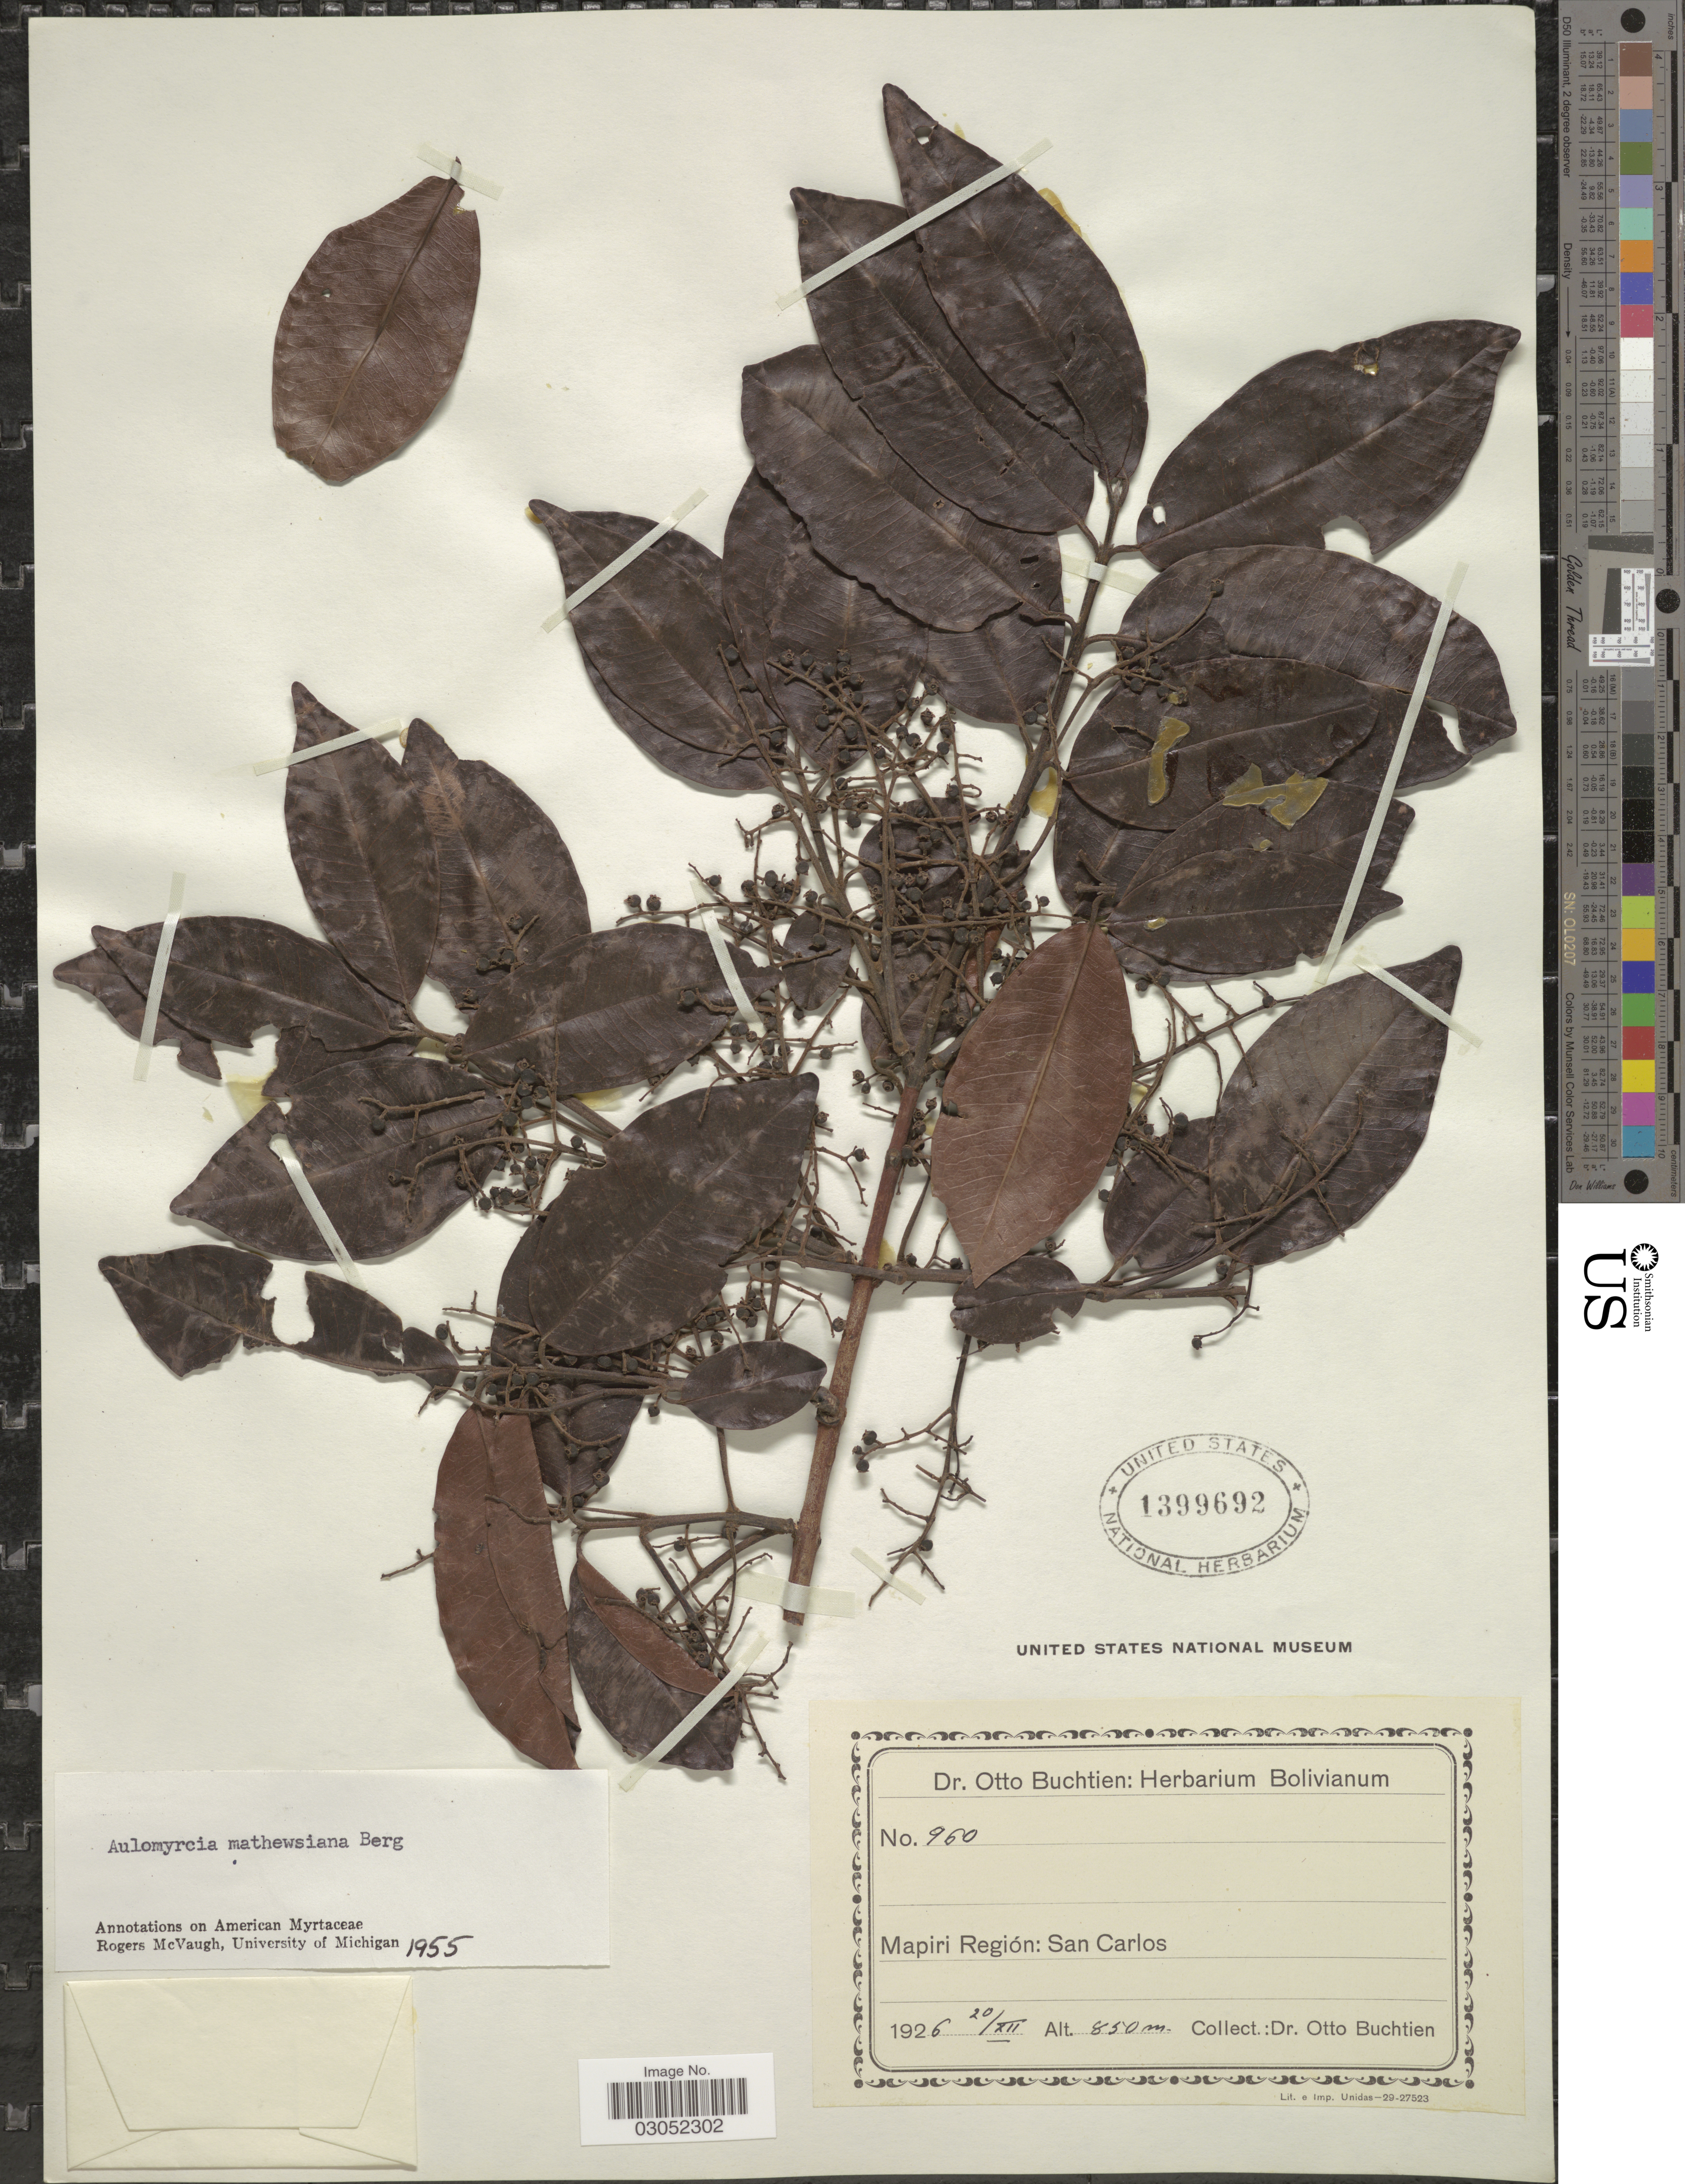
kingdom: Plantae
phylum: Tracheophyta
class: Magnoliopsida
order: Myrtales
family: Myrtaceae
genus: Myrcia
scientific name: Myrcia mathewsiana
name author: (O. Berg) McVaugh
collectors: O. Buchtien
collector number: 960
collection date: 1926-12-20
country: Bolivia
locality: Mapiri Región: San Carlos.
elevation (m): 850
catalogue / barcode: US 1399692